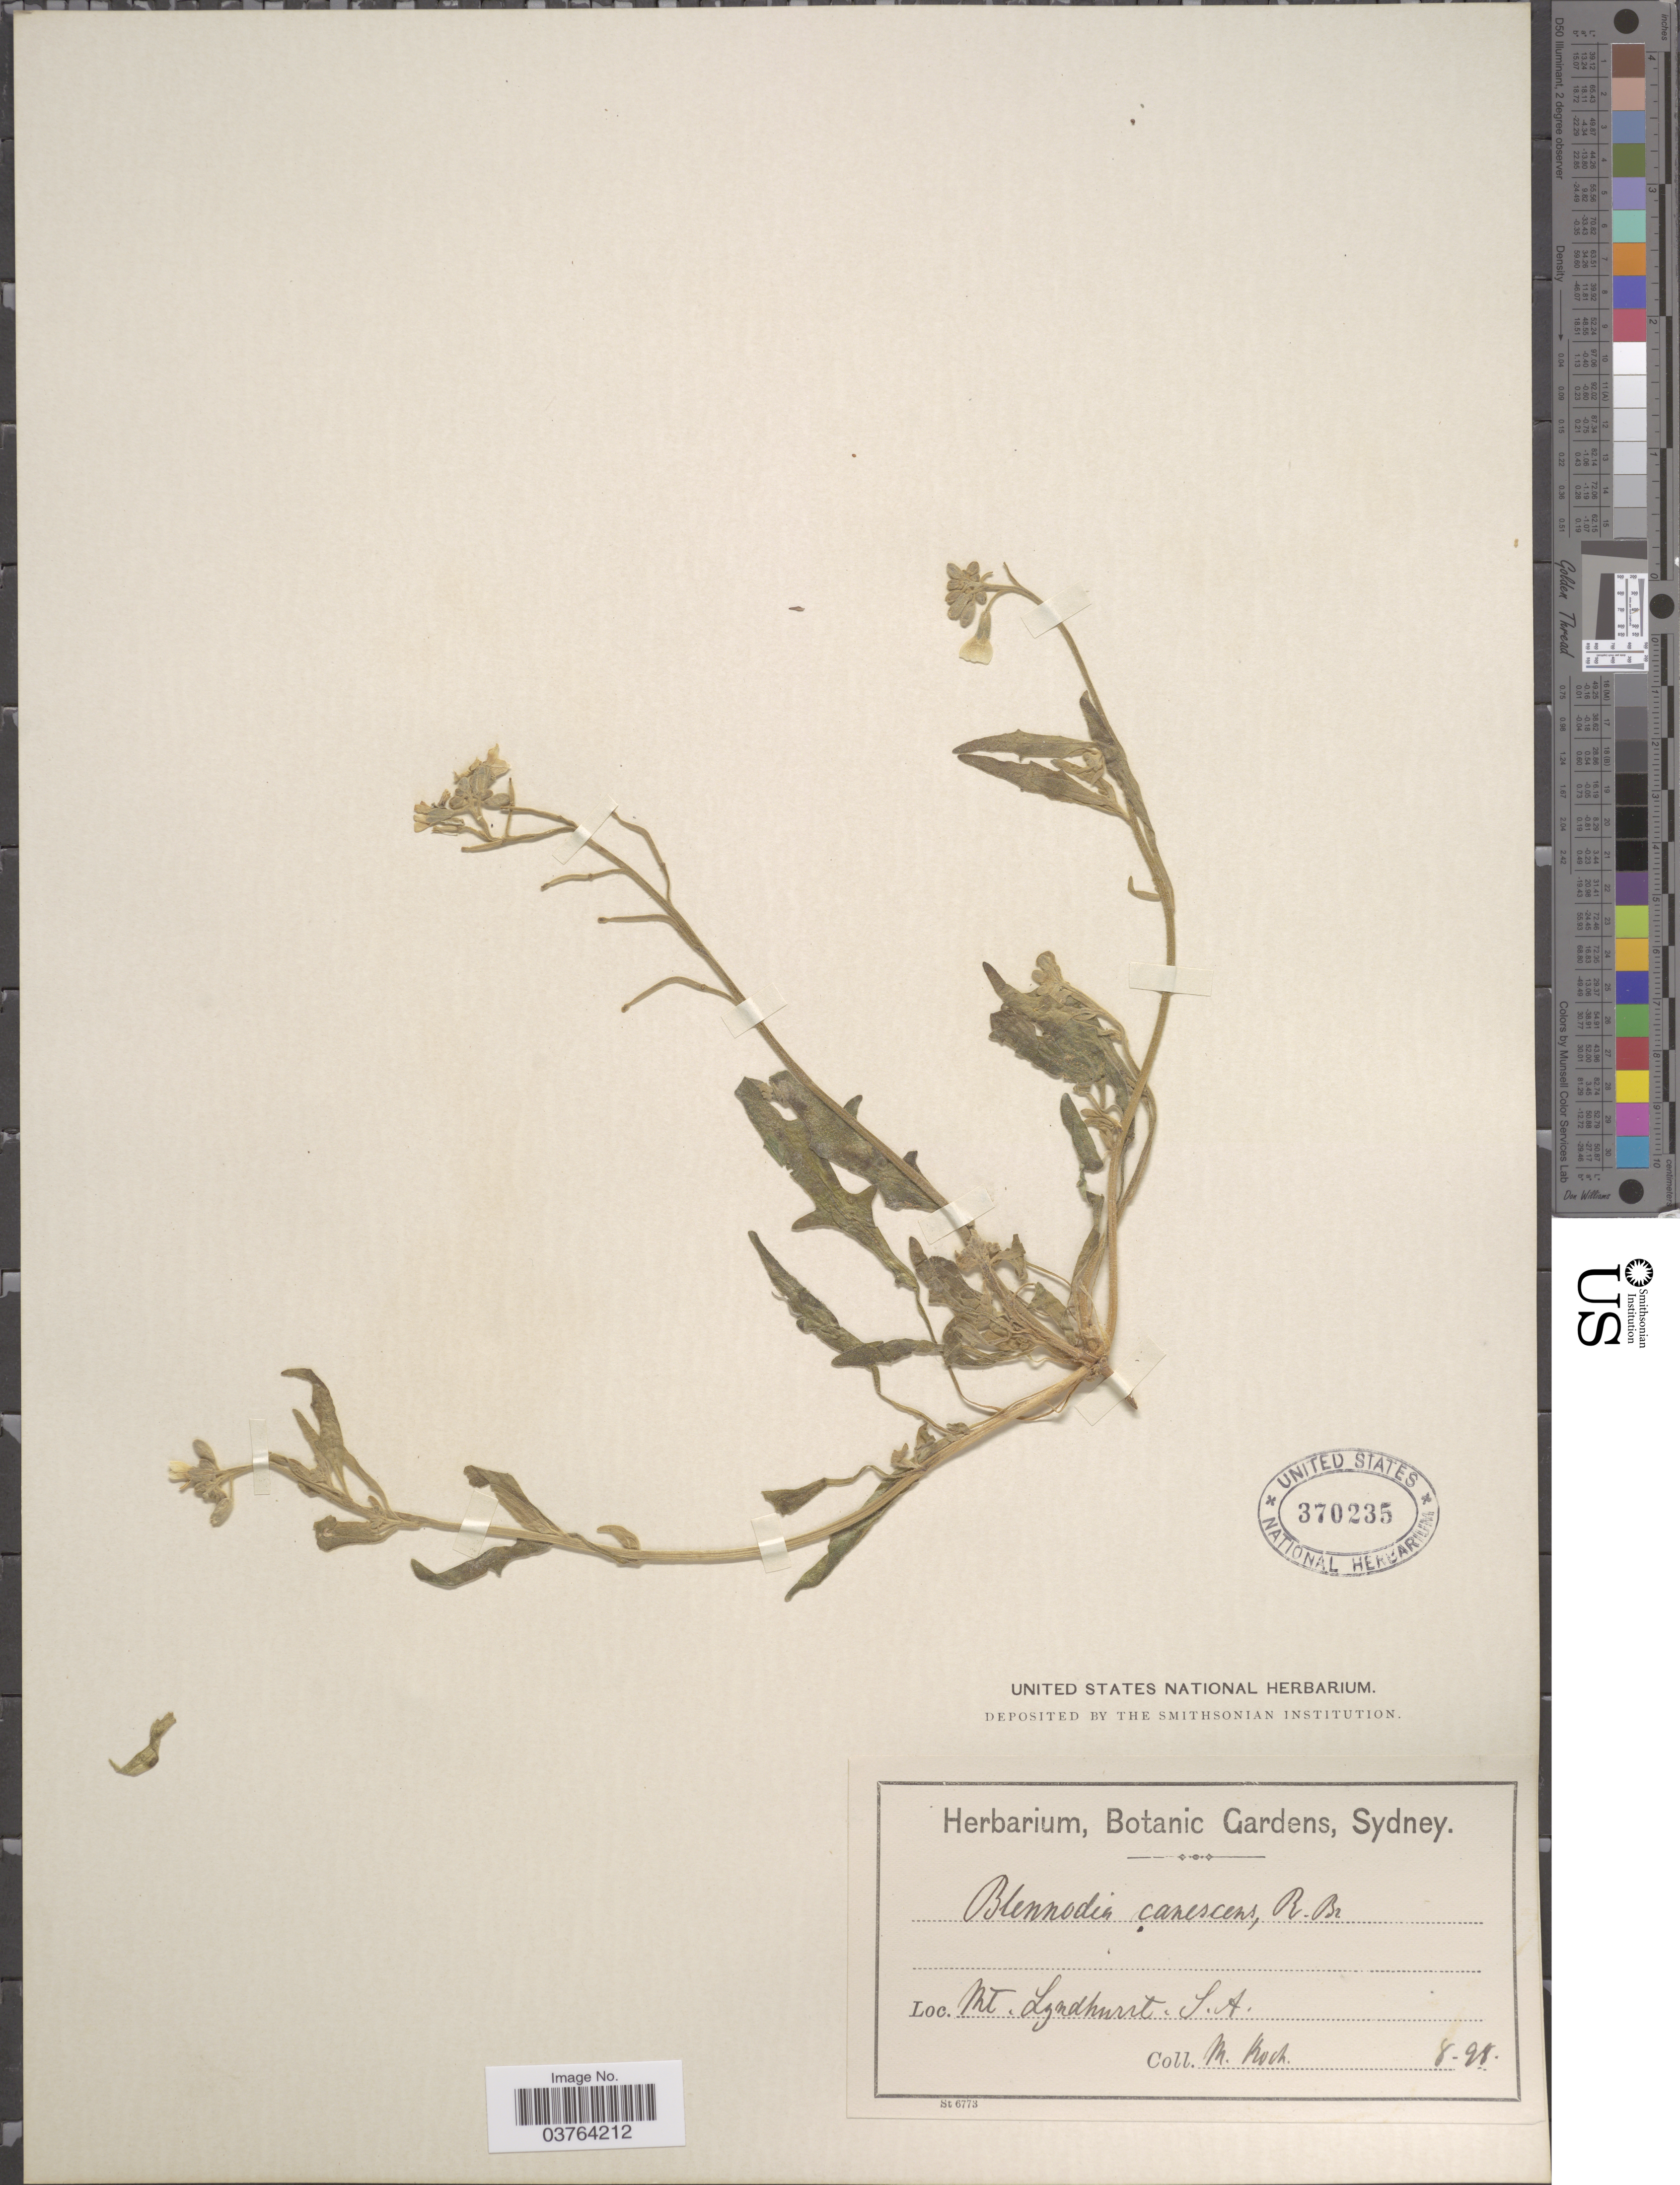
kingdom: Plantae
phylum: Tracheophyta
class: Magnoliopsida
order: Brassicales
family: Brassicaceae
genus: Blennodia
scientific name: Blennodia canescens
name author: R. Br.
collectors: M. Koch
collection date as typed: Transcribed d/m/y: /8/98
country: Australia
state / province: South Australia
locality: Mt. Lyndhurst.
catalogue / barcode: US 370235